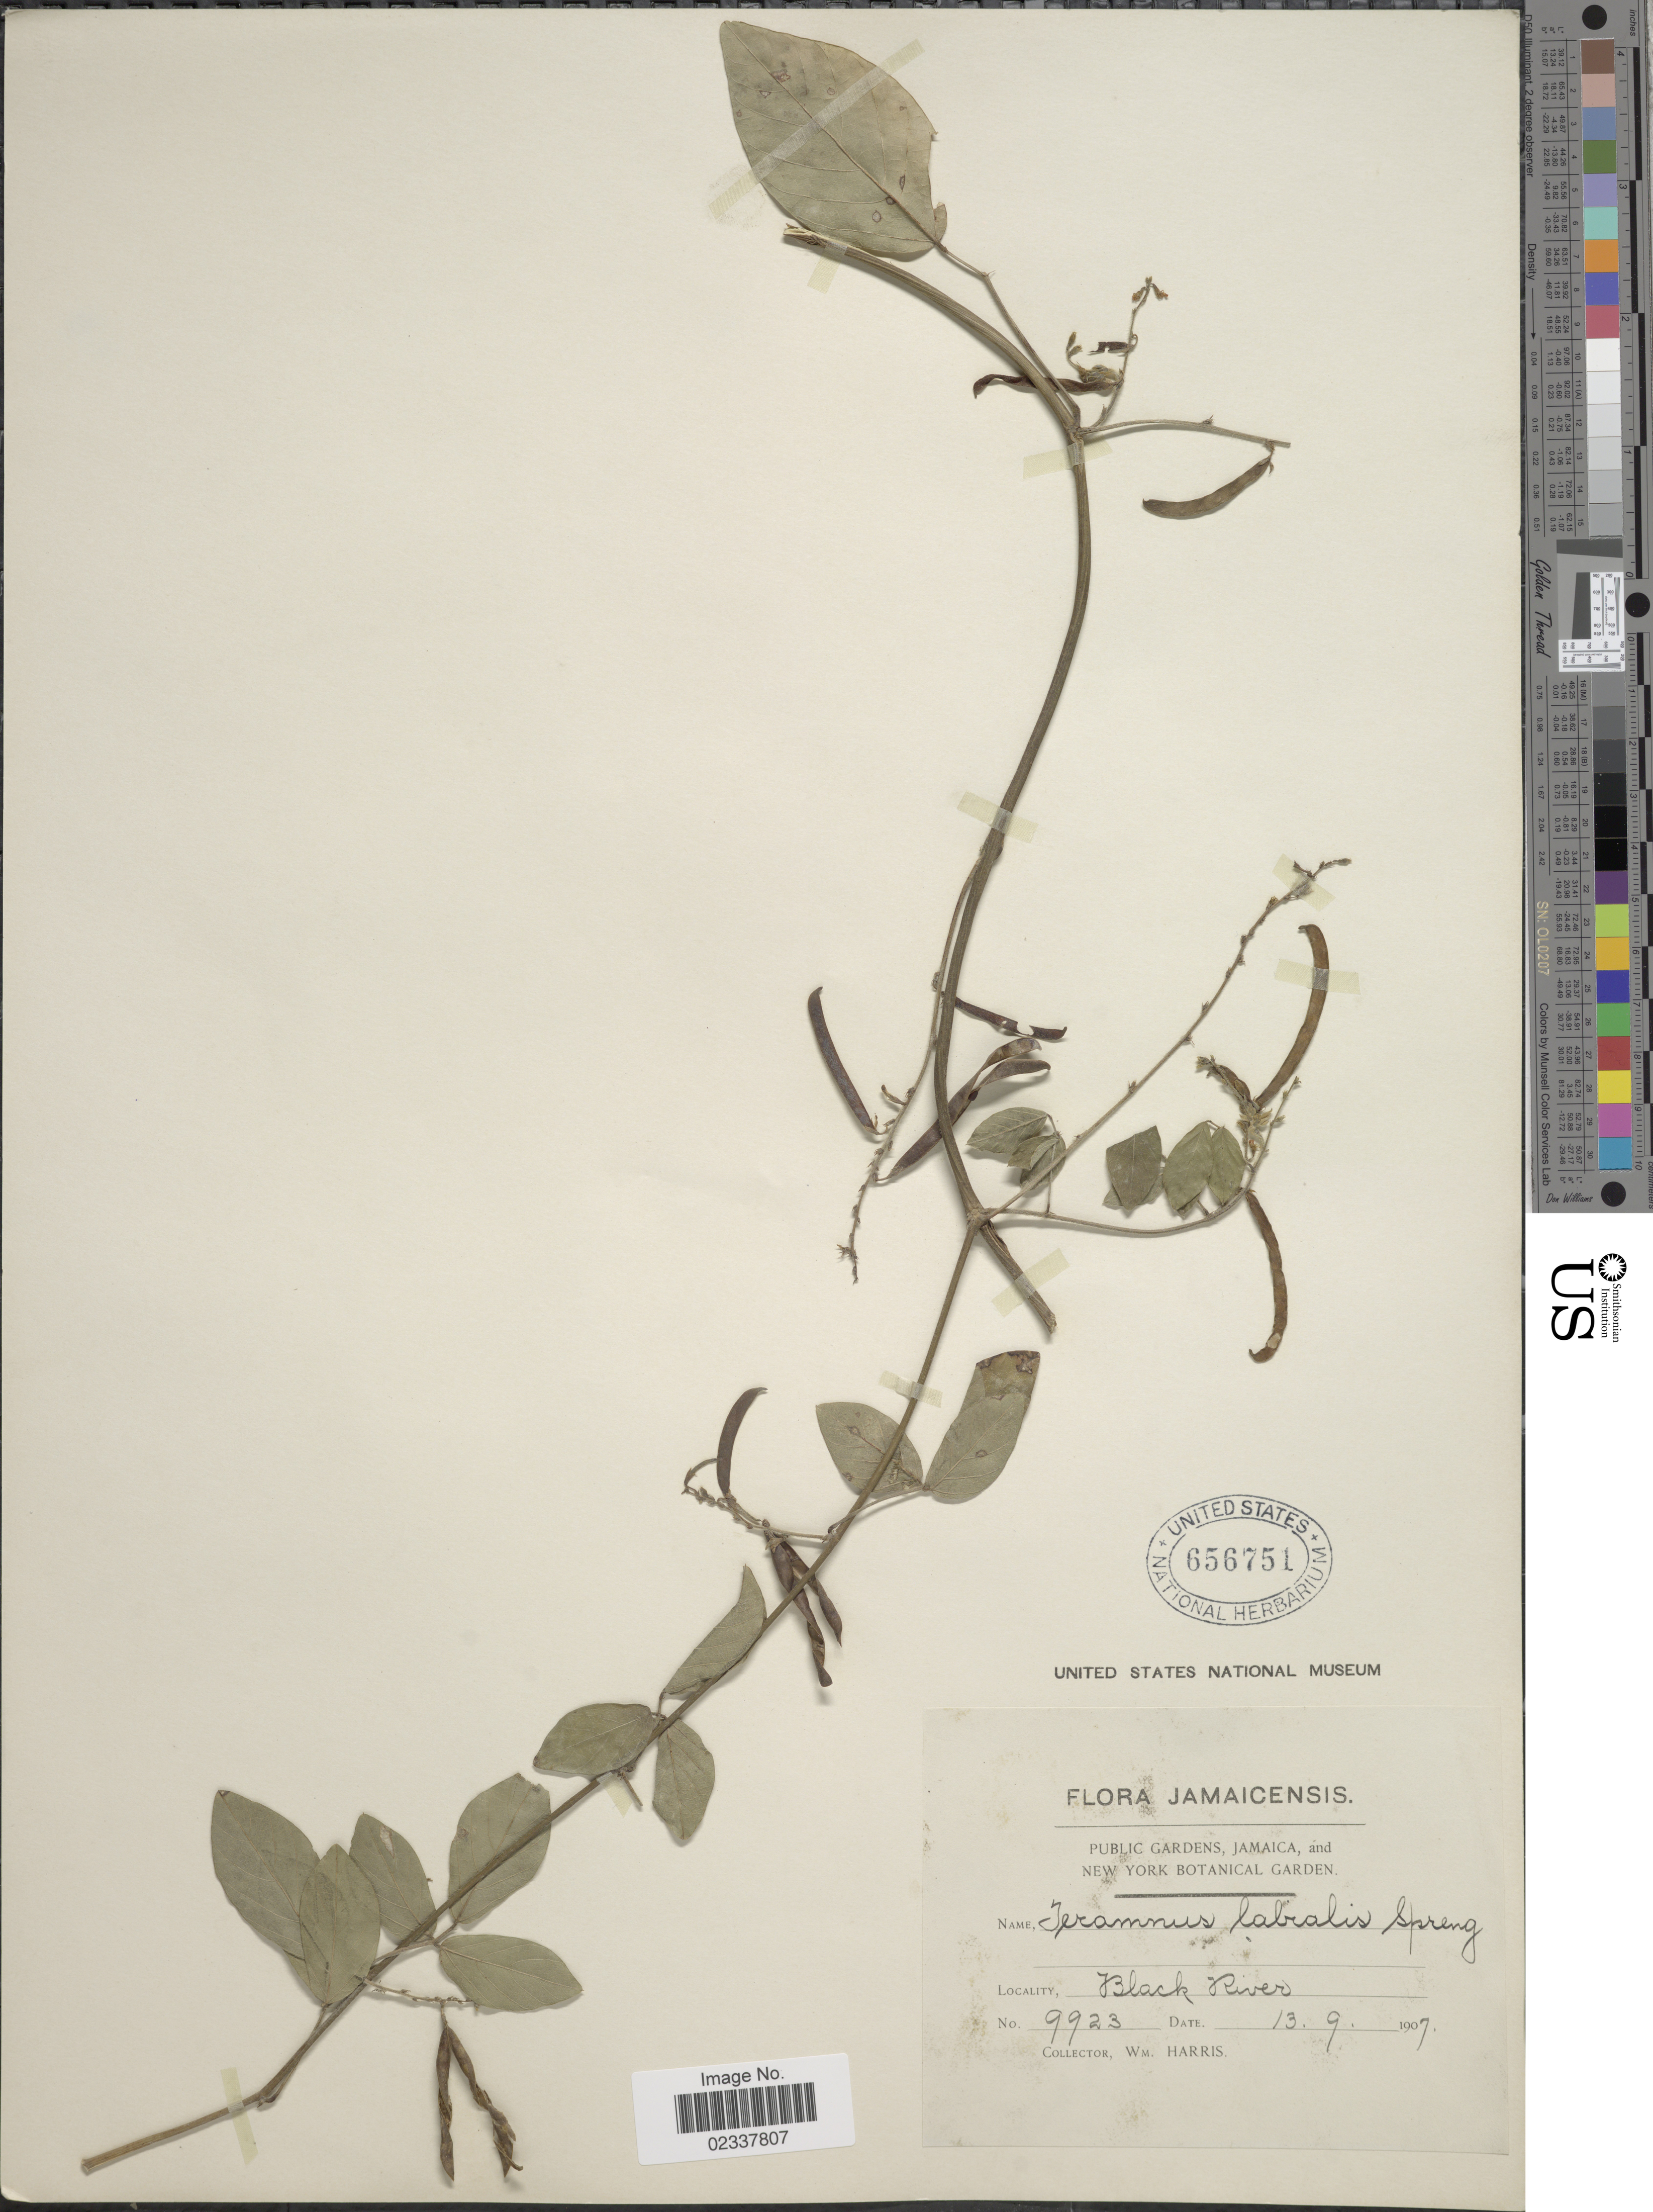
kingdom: Plantae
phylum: Tracheophyta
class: Magnoliopsida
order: Fabales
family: Fabaceae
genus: Teramnus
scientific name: Teramnus labialis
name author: (L. f.) Spreng.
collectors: W. H. Harris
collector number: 9923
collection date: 1907-09-13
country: Jamaica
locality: Black River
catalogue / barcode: US 656751